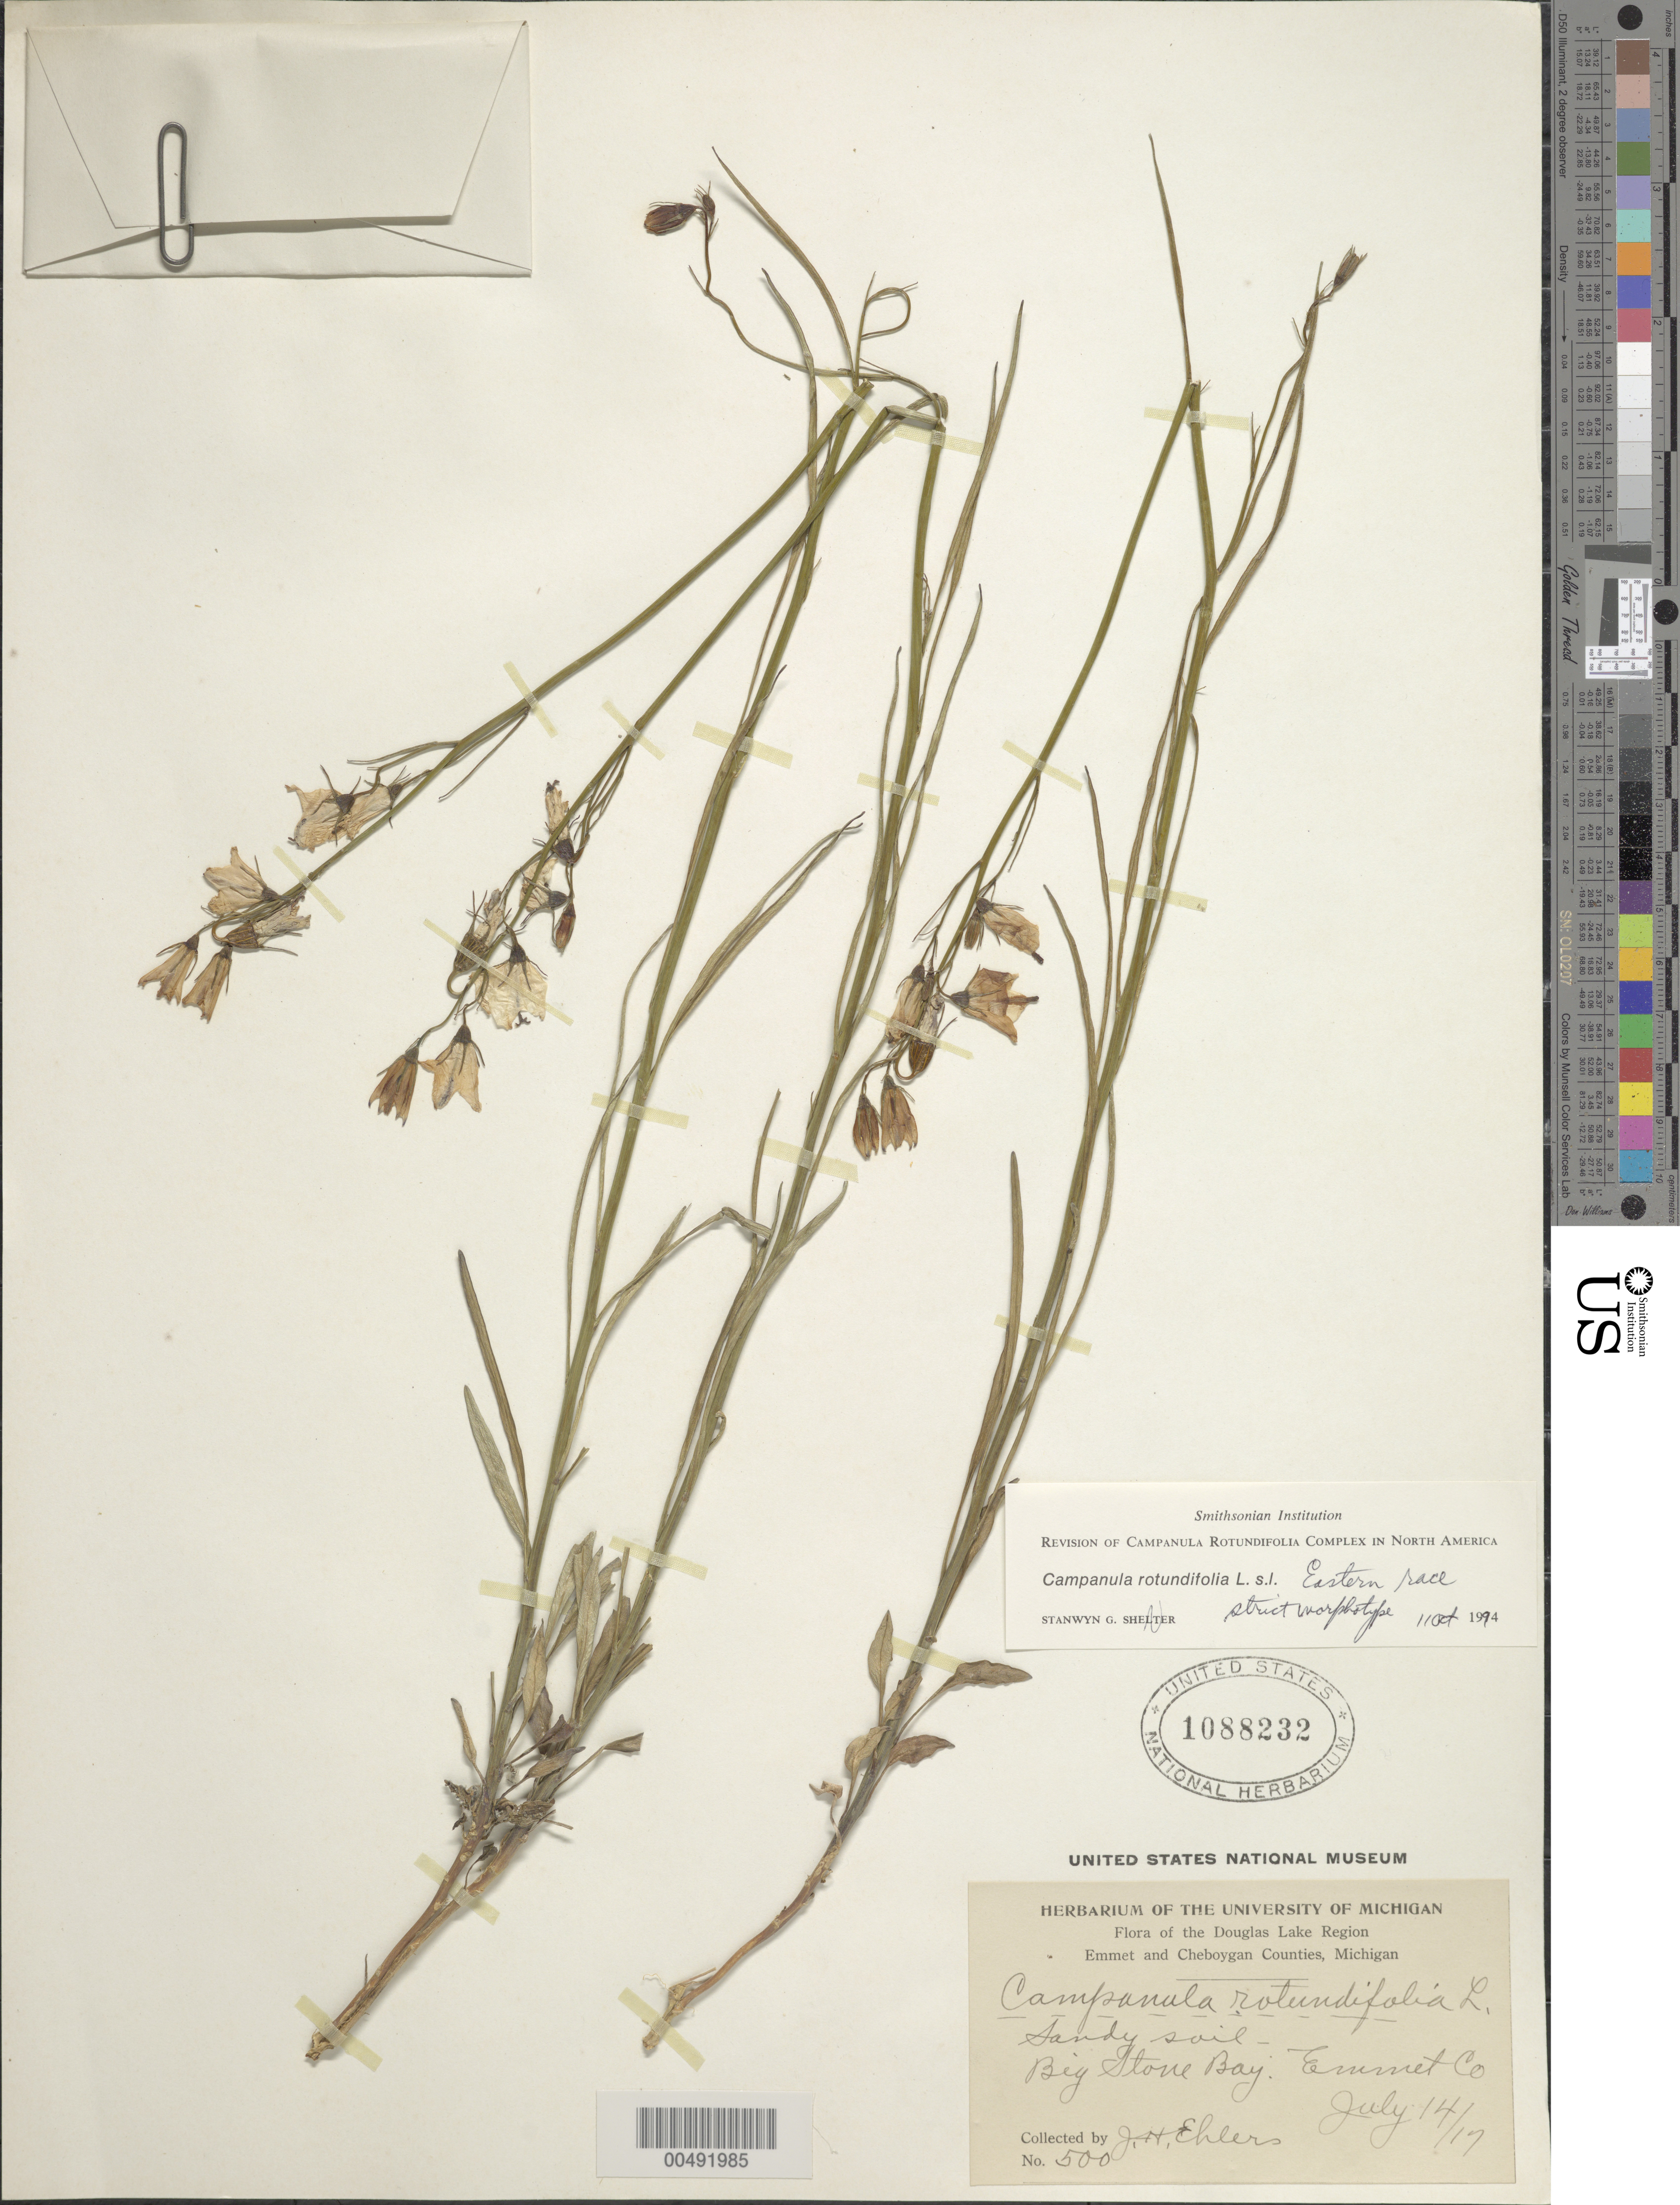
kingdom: Plantae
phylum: Tracheophyta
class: Magnoliopsida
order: Asterales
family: Campanulaceae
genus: Campanula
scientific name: Campanula rotundifolia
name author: L.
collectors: J. H. Ehlers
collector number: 500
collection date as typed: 14 Jul 1917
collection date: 1917-07-14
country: United States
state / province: Michigan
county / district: Emmet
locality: Big Stone Bay, Douglas Lake region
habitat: sandy soil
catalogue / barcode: US 1088232